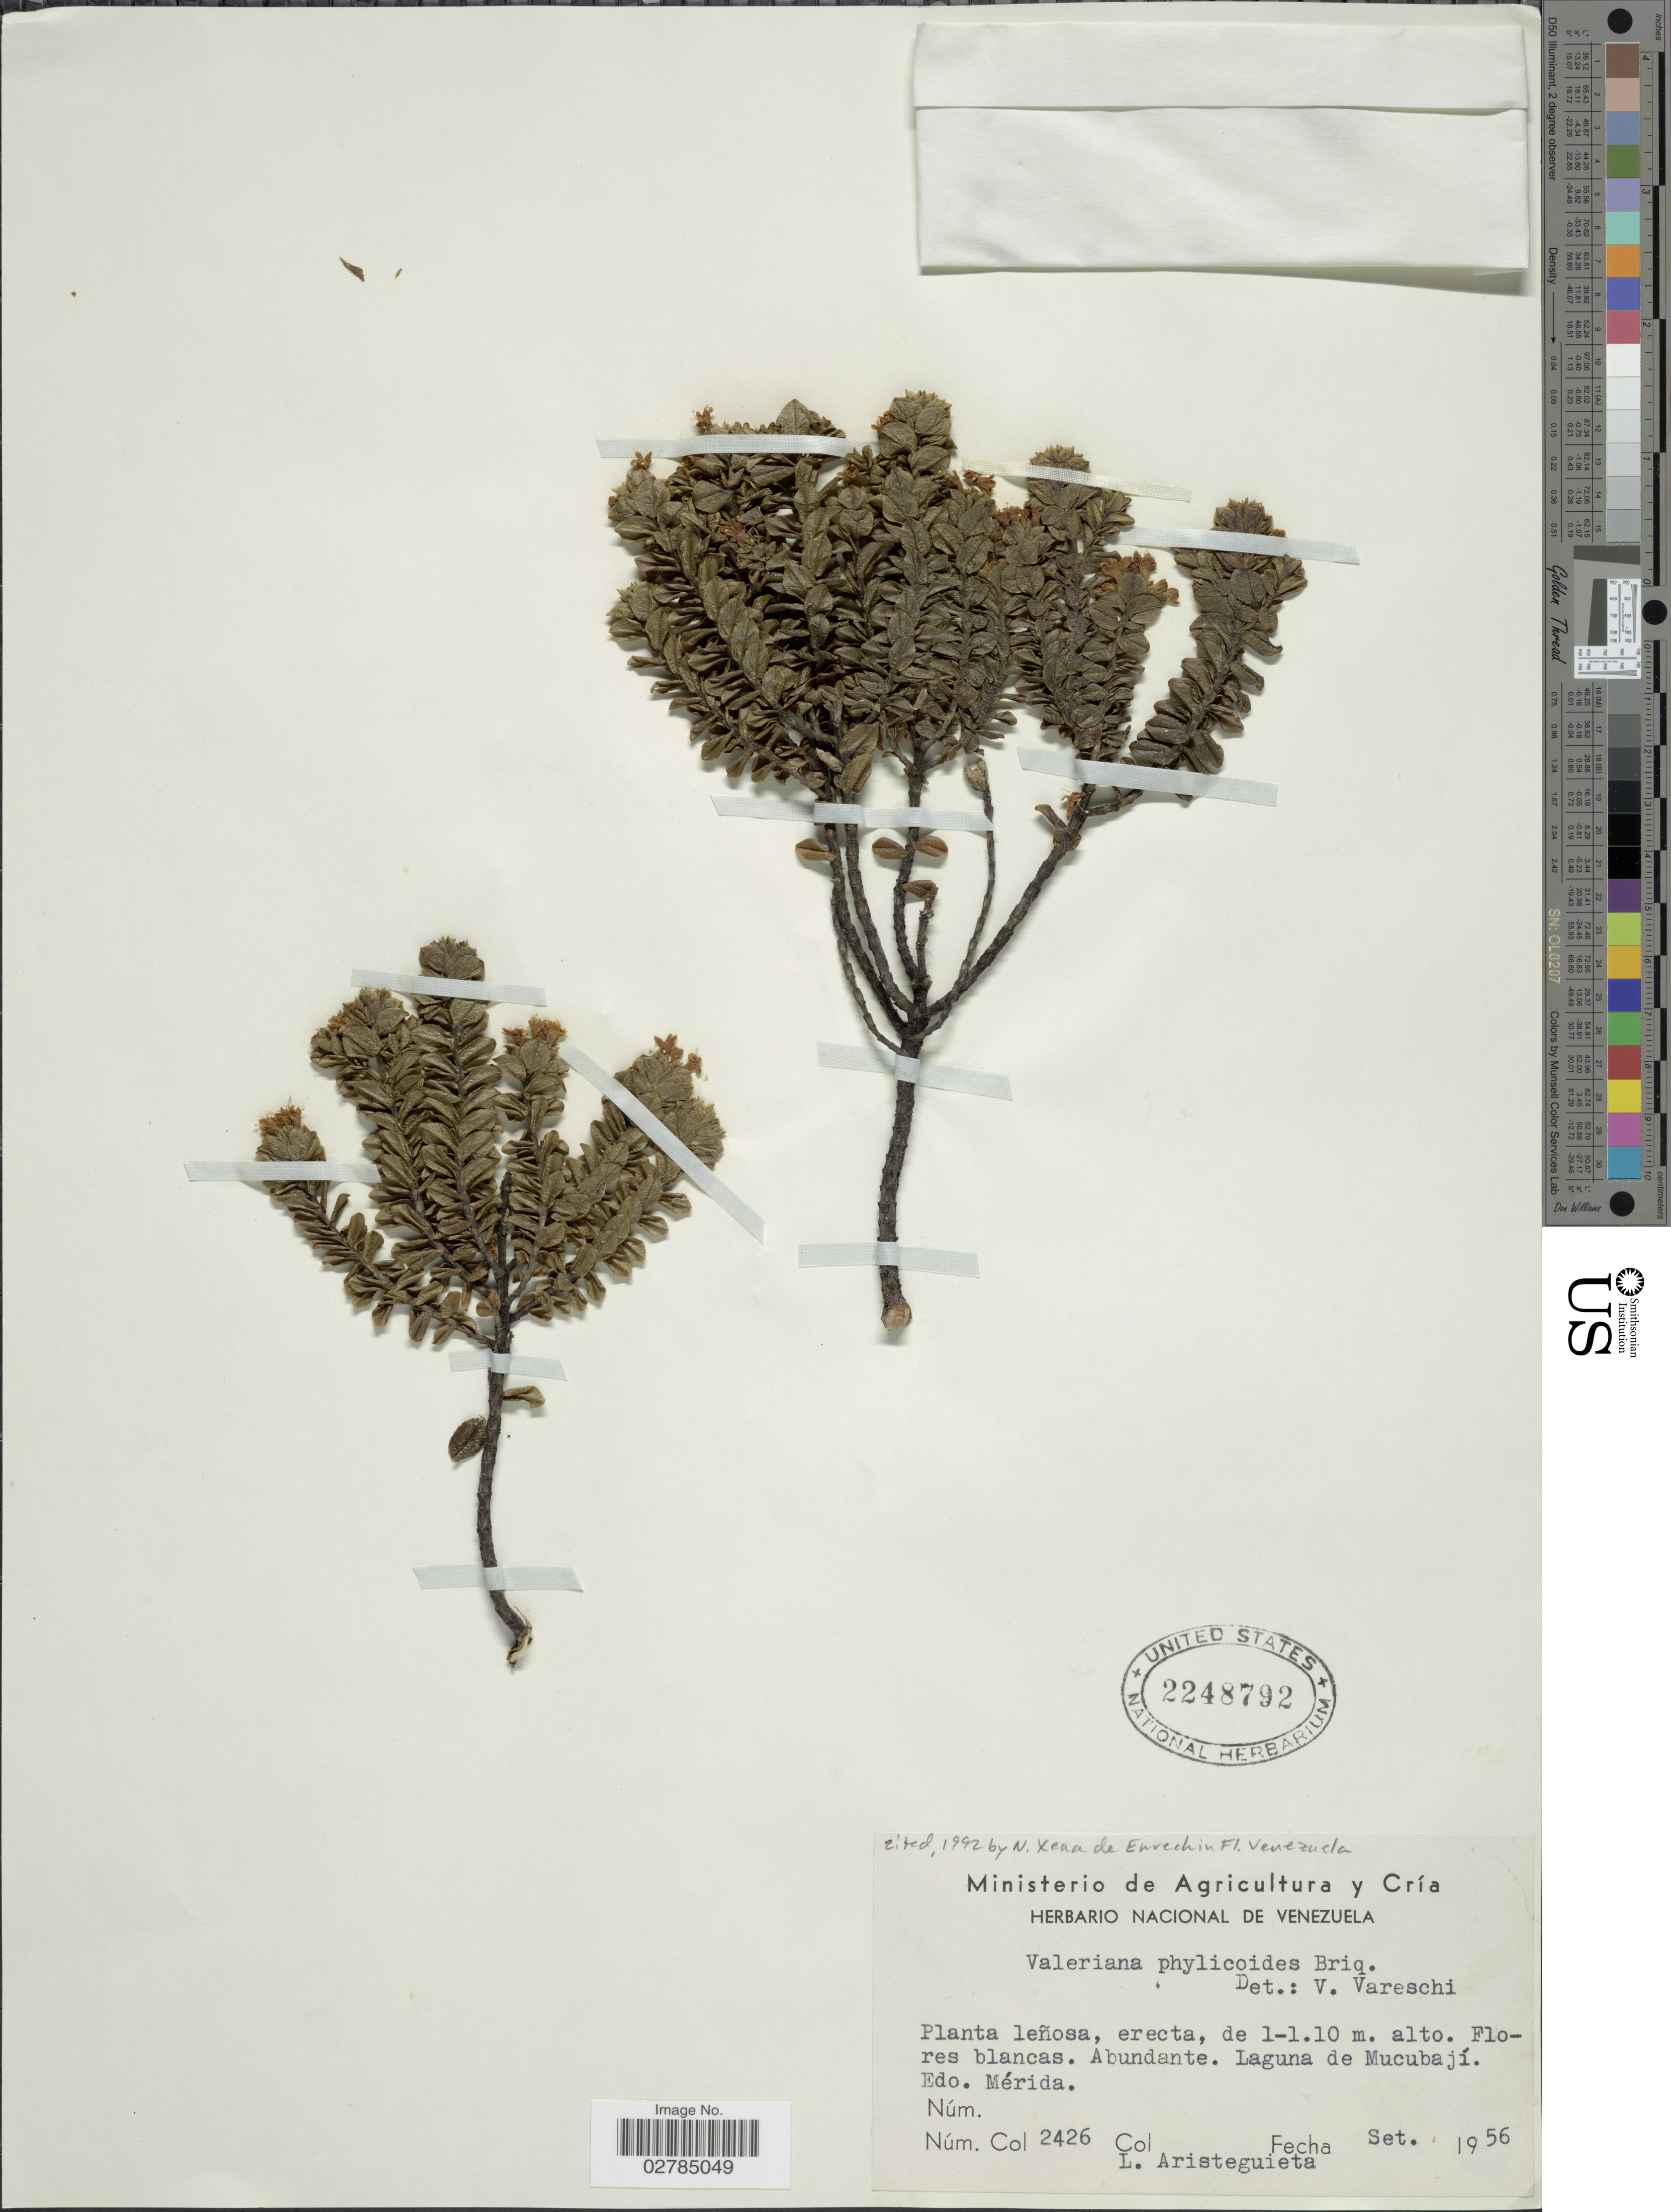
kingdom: Plantae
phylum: Tracheophyta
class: Magnoliopsida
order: Dipsacales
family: Caprifoliaceae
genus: Valeriana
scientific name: Valeriana phylicoides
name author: (Turcz.) Briq.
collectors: L. Aristeguieta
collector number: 2426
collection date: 1956-09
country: Venezuela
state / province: Mérida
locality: Laguna de Mucubají.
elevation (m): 10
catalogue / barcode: US 2248792